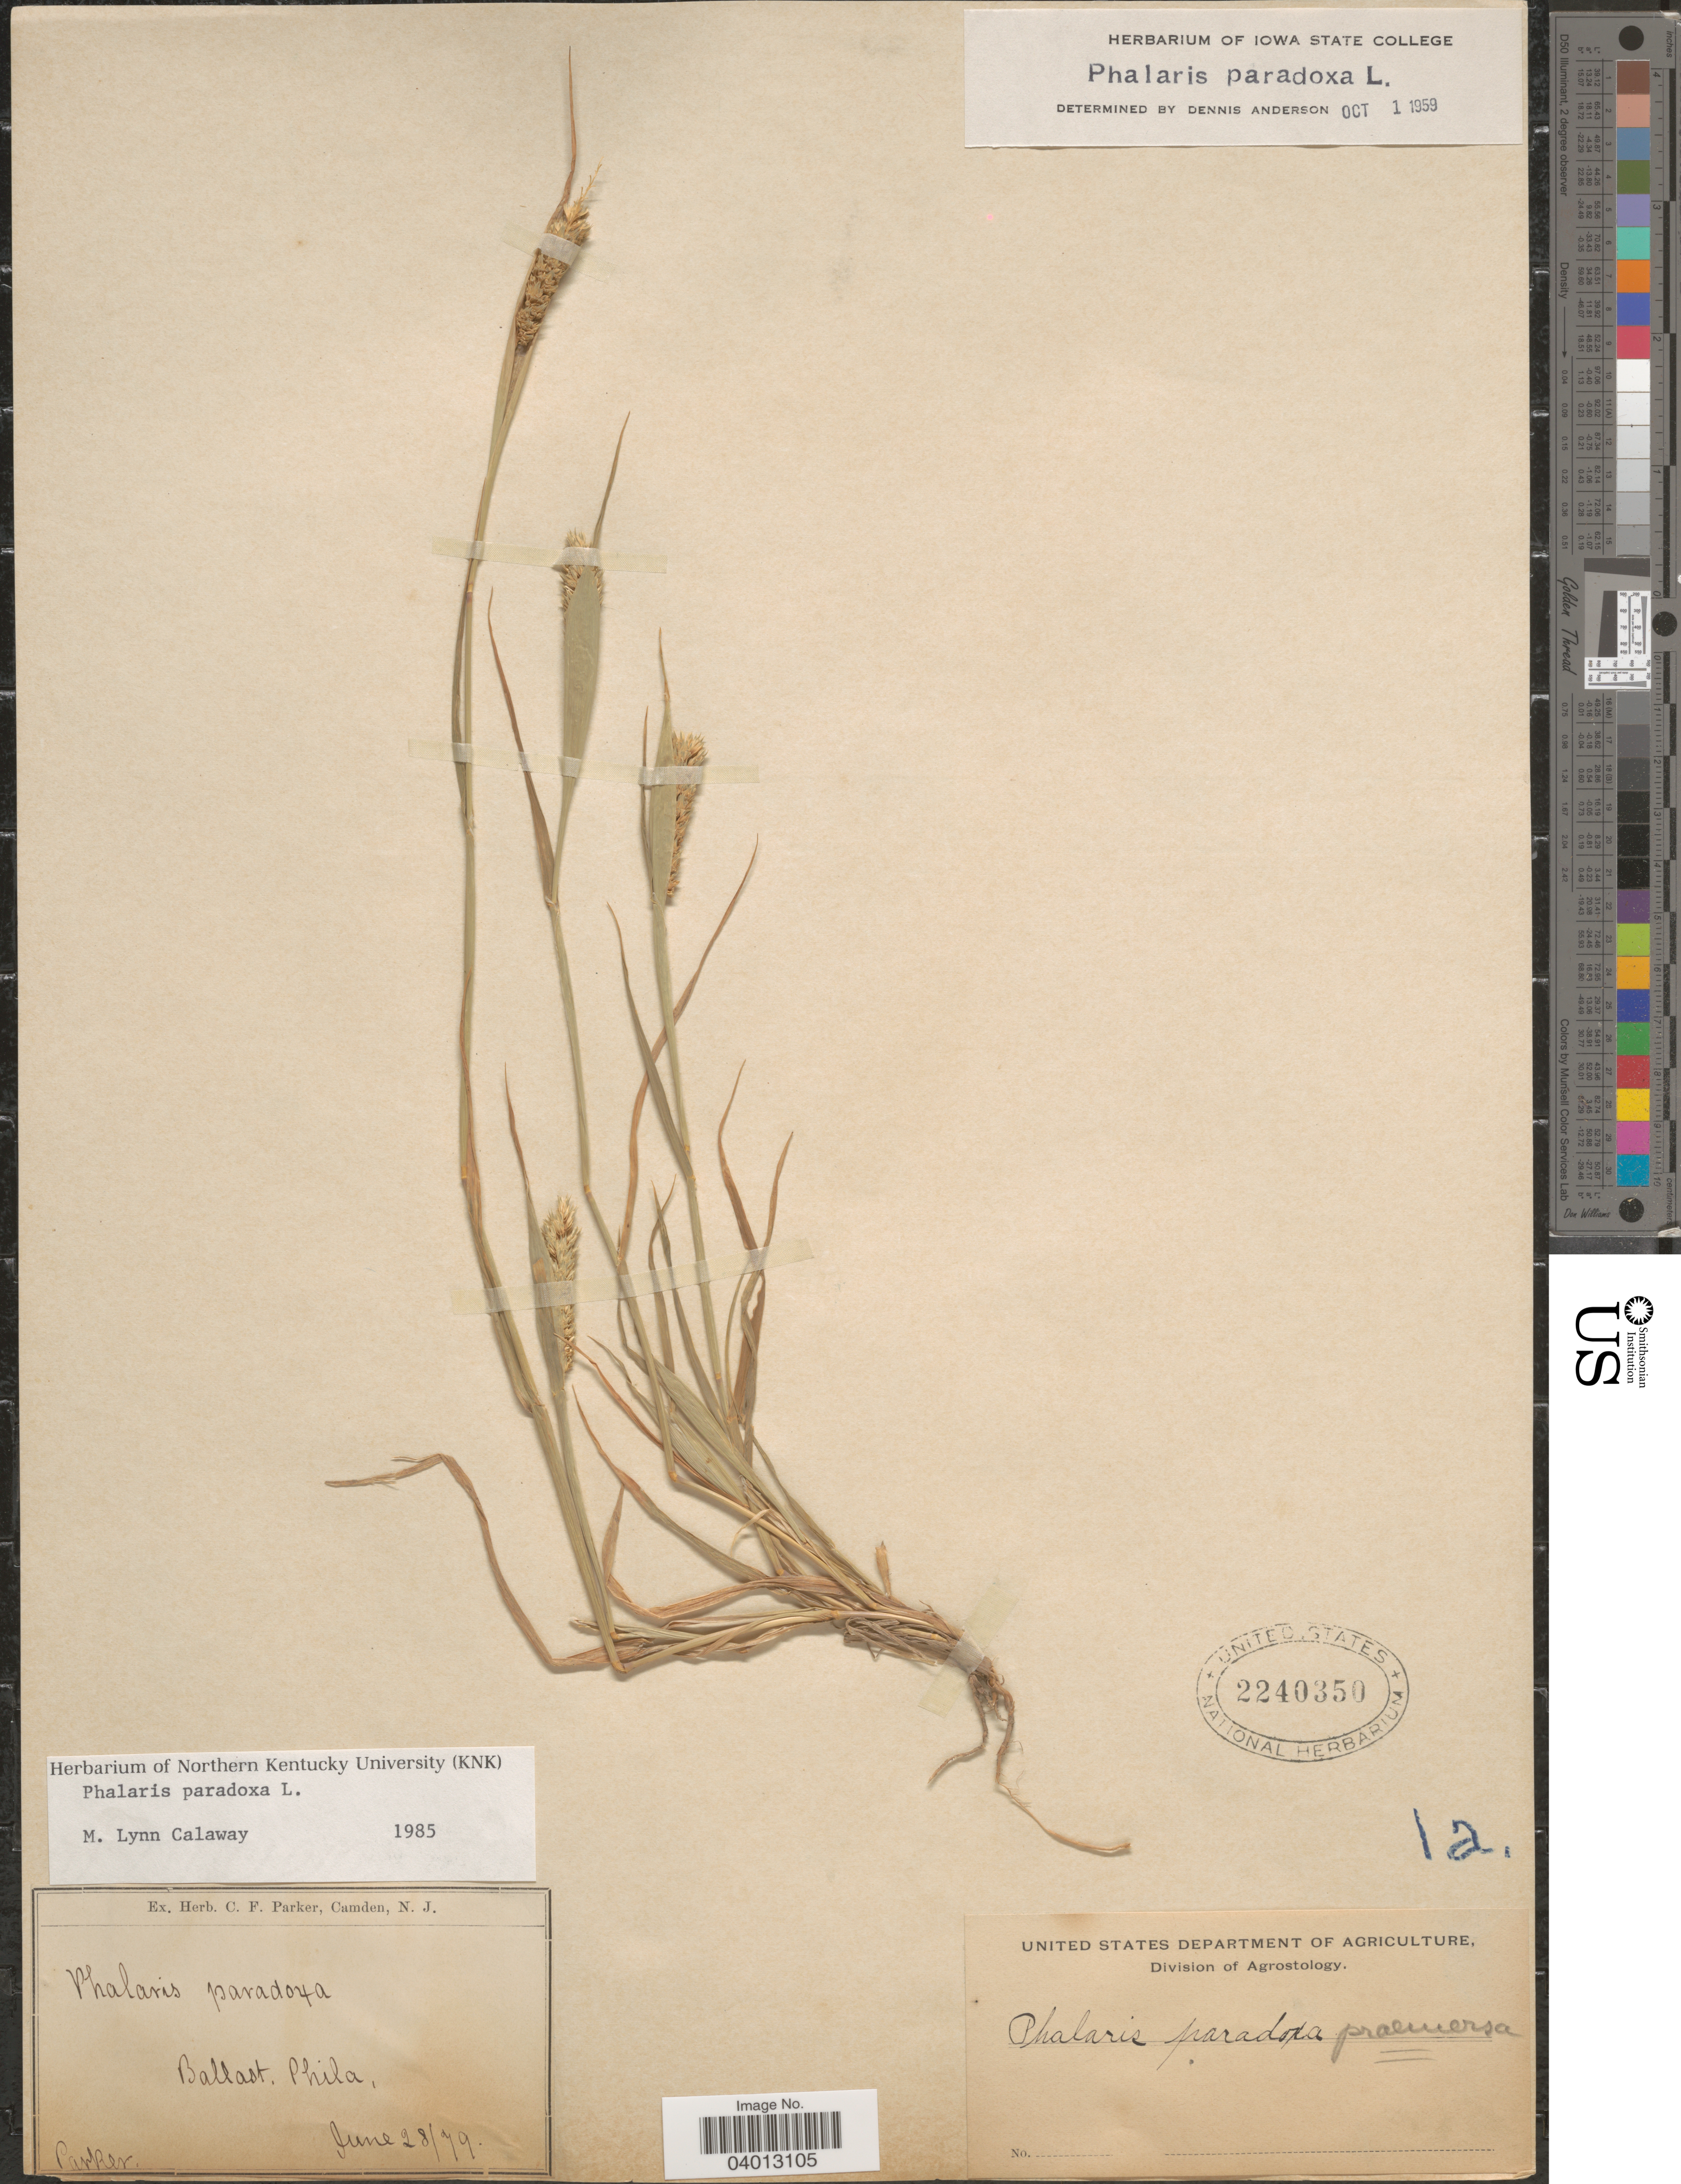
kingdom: Plantae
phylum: Tracheophyta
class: Liliopsida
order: Poales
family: Poaceae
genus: Phalaris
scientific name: Phalaris paradoxa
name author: L.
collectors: C. F. Parker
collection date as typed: Transcribed d/m/y: 28/6/79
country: United States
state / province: New Jersey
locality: Ballast. Phila.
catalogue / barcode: US 2240350